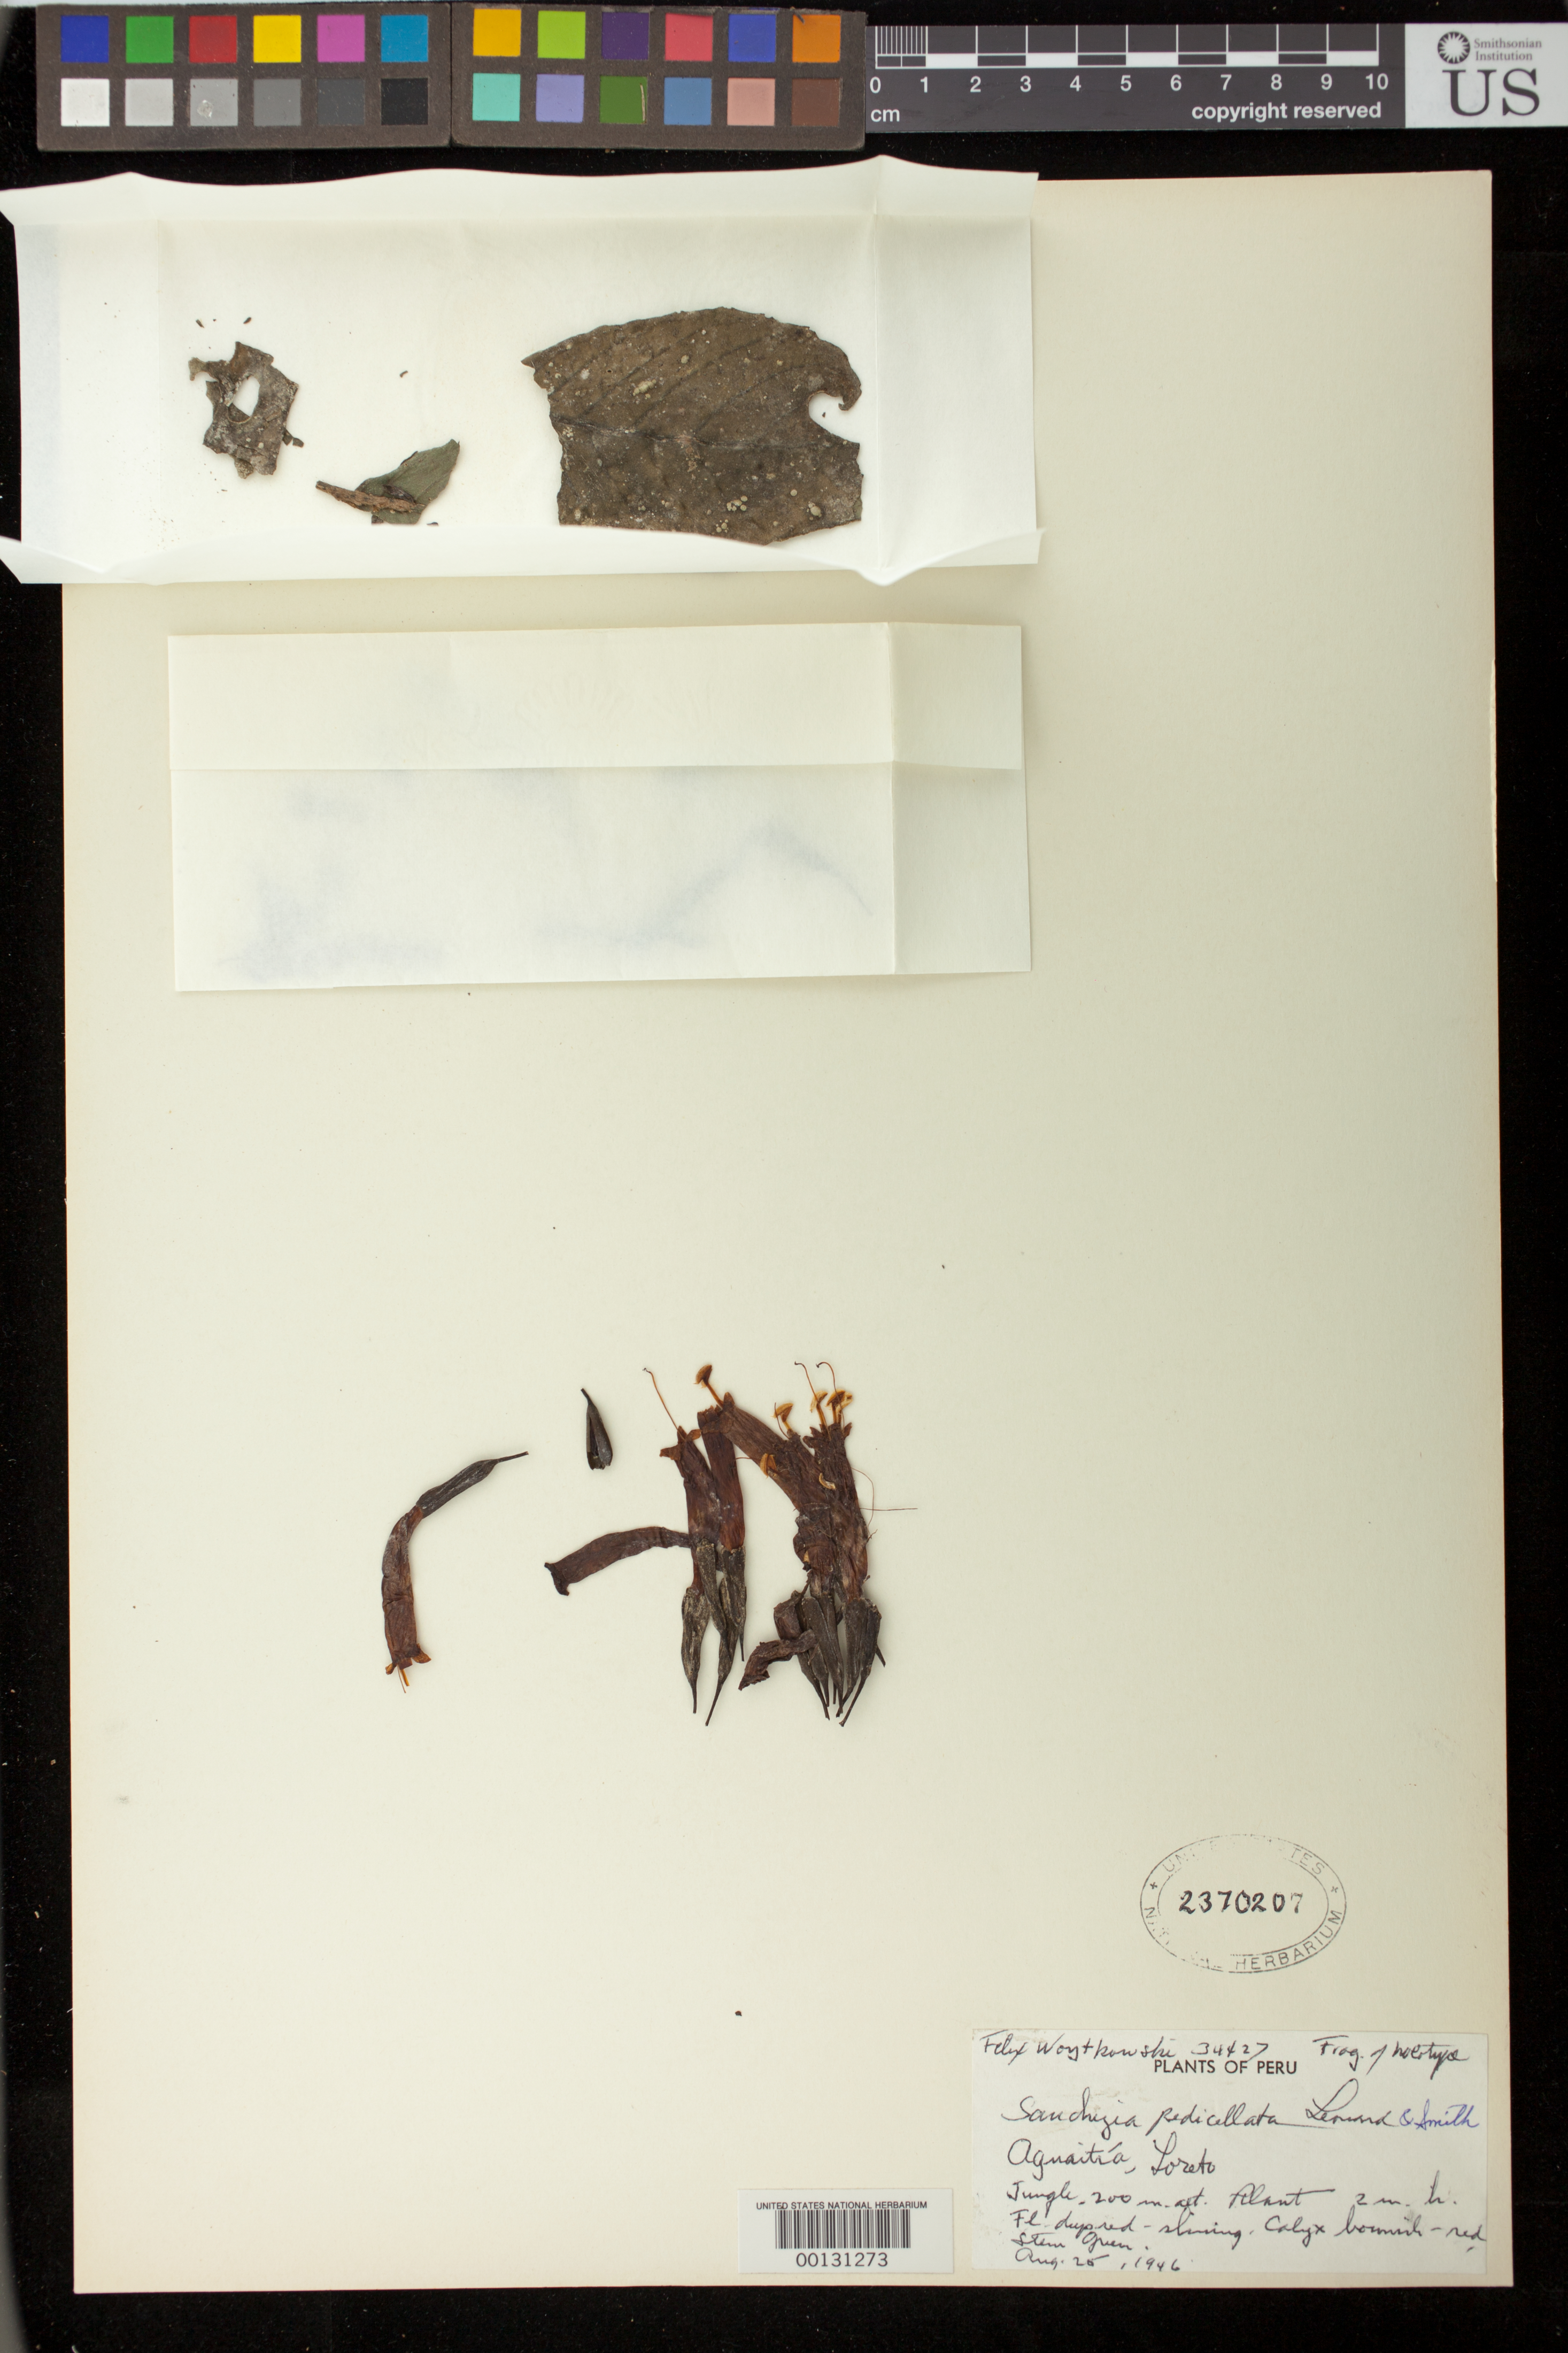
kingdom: Plantae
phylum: Tracheophyta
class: Magnoliopsida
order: Lamiales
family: Acanthaceae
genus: Sanchezia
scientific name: Sanchezia pedicellata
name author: Leonard & L.B. Sm.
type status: Isotype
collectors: F. Woytkowski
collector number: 34427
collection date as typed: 25 Aug 1946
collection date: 1946-08-25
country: Peru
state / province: Loreto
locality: Aguatia.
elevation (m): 200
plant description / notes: Fragmentary material of type specimen ex herb. unknown ("Frag. of holotype" but original herbarium not identified)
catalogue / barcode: US 2370207